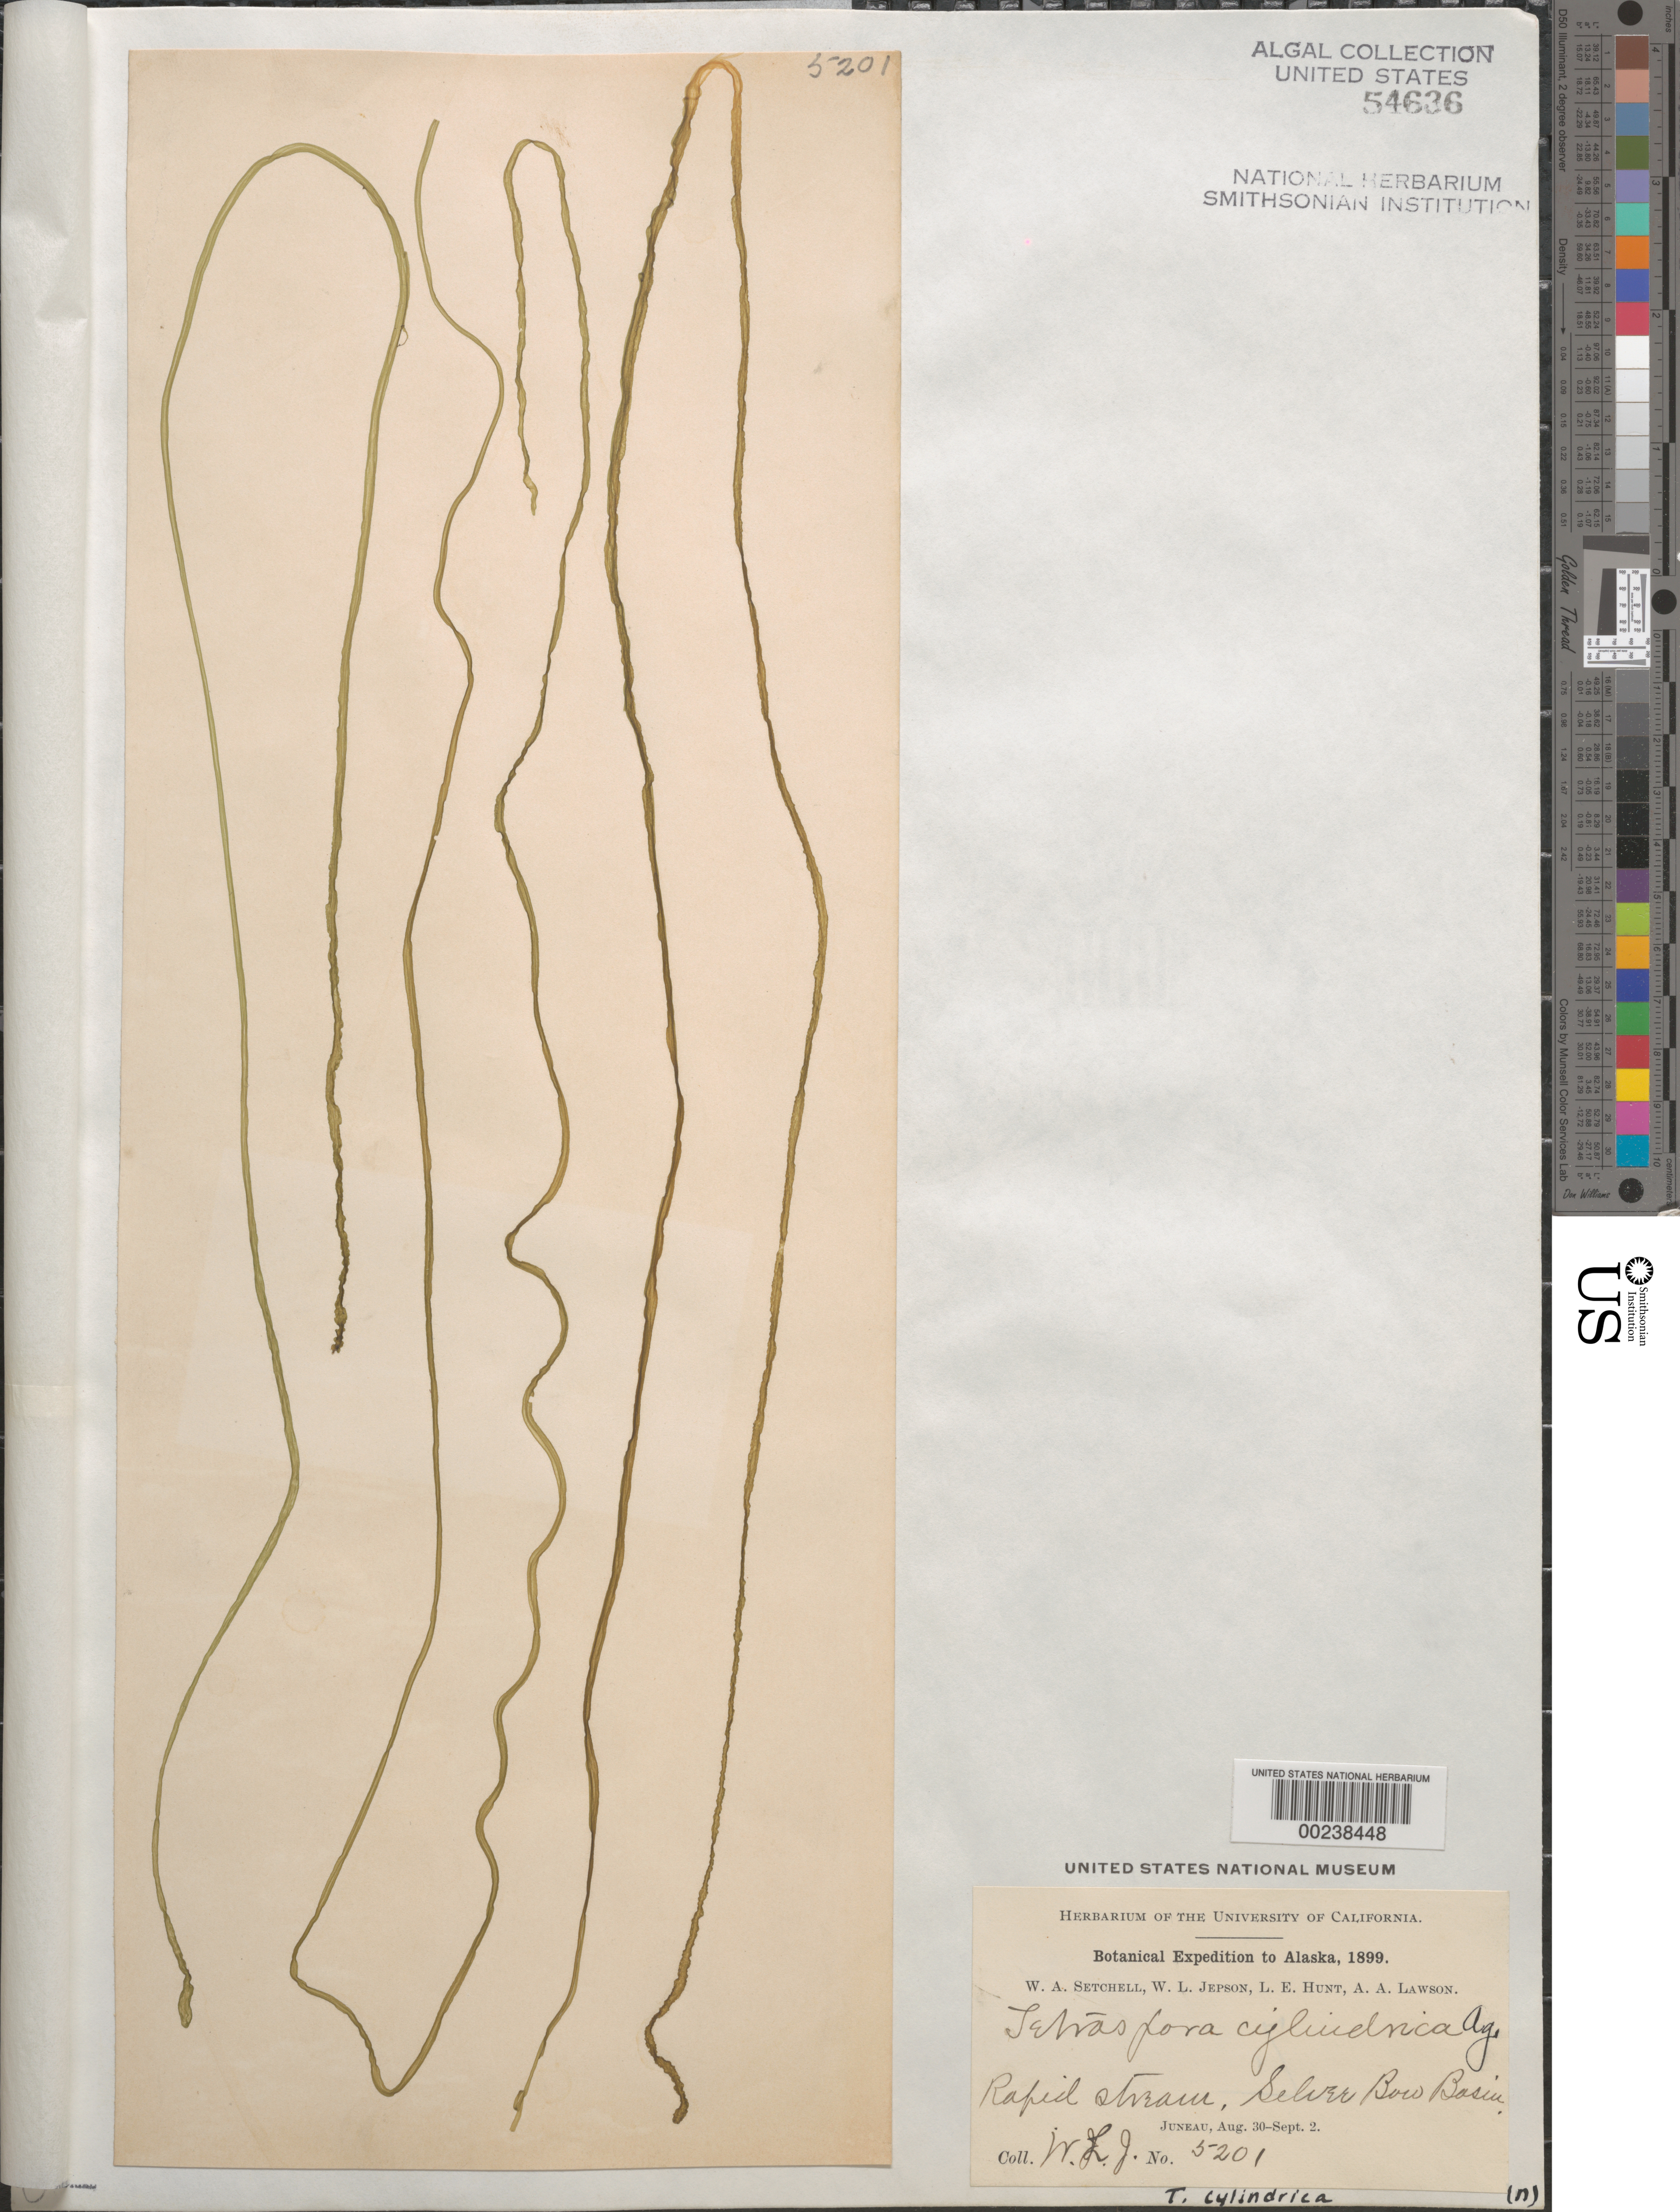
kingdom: Plantae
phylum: Chlorophyta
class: Chlorophyceae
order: Tetrasporales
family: Tetrasporaceae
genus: Tetraspora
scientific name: Tetraspora cylindrica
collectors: W. L. Jepson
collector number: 5201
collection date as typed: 30 Aug 1899 TO 02 Sep 1899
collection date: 1899-08-30/1899-09-02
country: United States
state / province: Alaska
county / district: Juneau Division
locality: Juneau, silver bow basin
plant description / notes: Botanical Expedition to Alaska, 1899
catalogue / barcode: US 54636